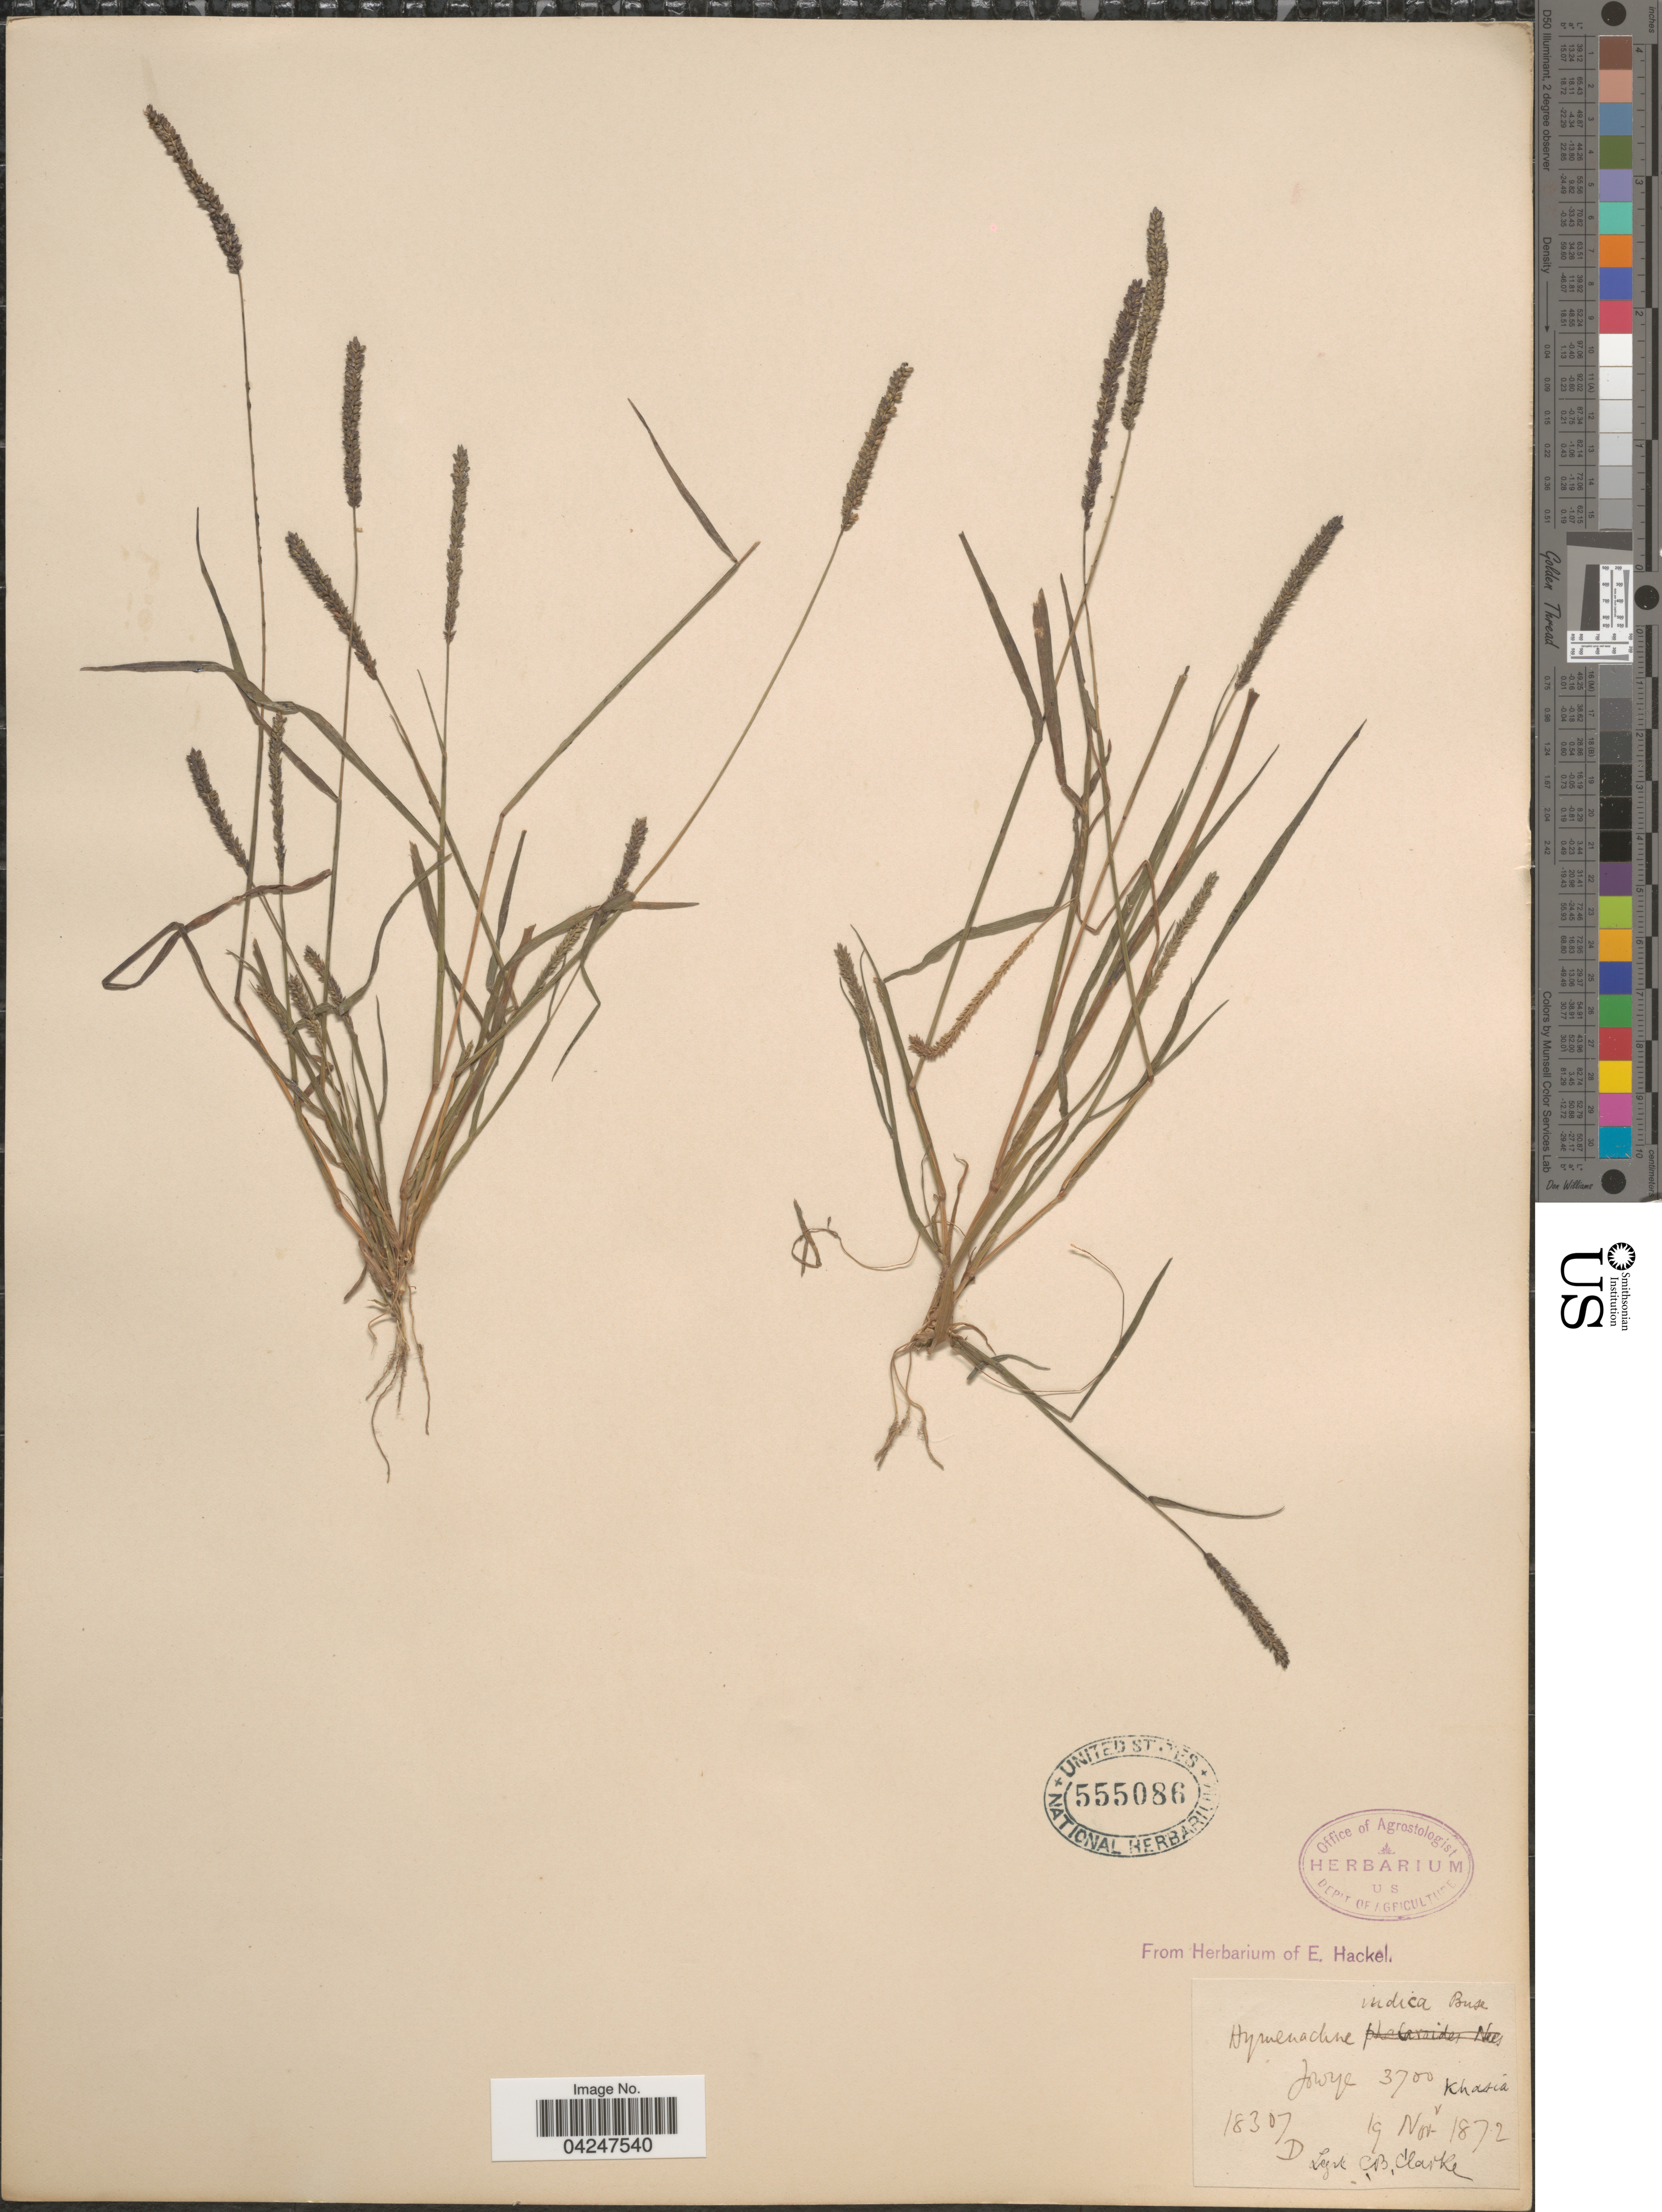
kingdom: Plantae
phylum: Tracheophyta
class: Liliopsida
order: Poales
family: Poaceae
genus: Sacciolepis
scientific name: Sacciolepis myosuroides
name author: (R. Br.) Chase ex E.G. Camus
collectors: C. B. Clarke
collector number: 18307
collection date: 1872-11-19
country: India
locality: Jowye. Khasia.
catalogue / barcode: US 555086